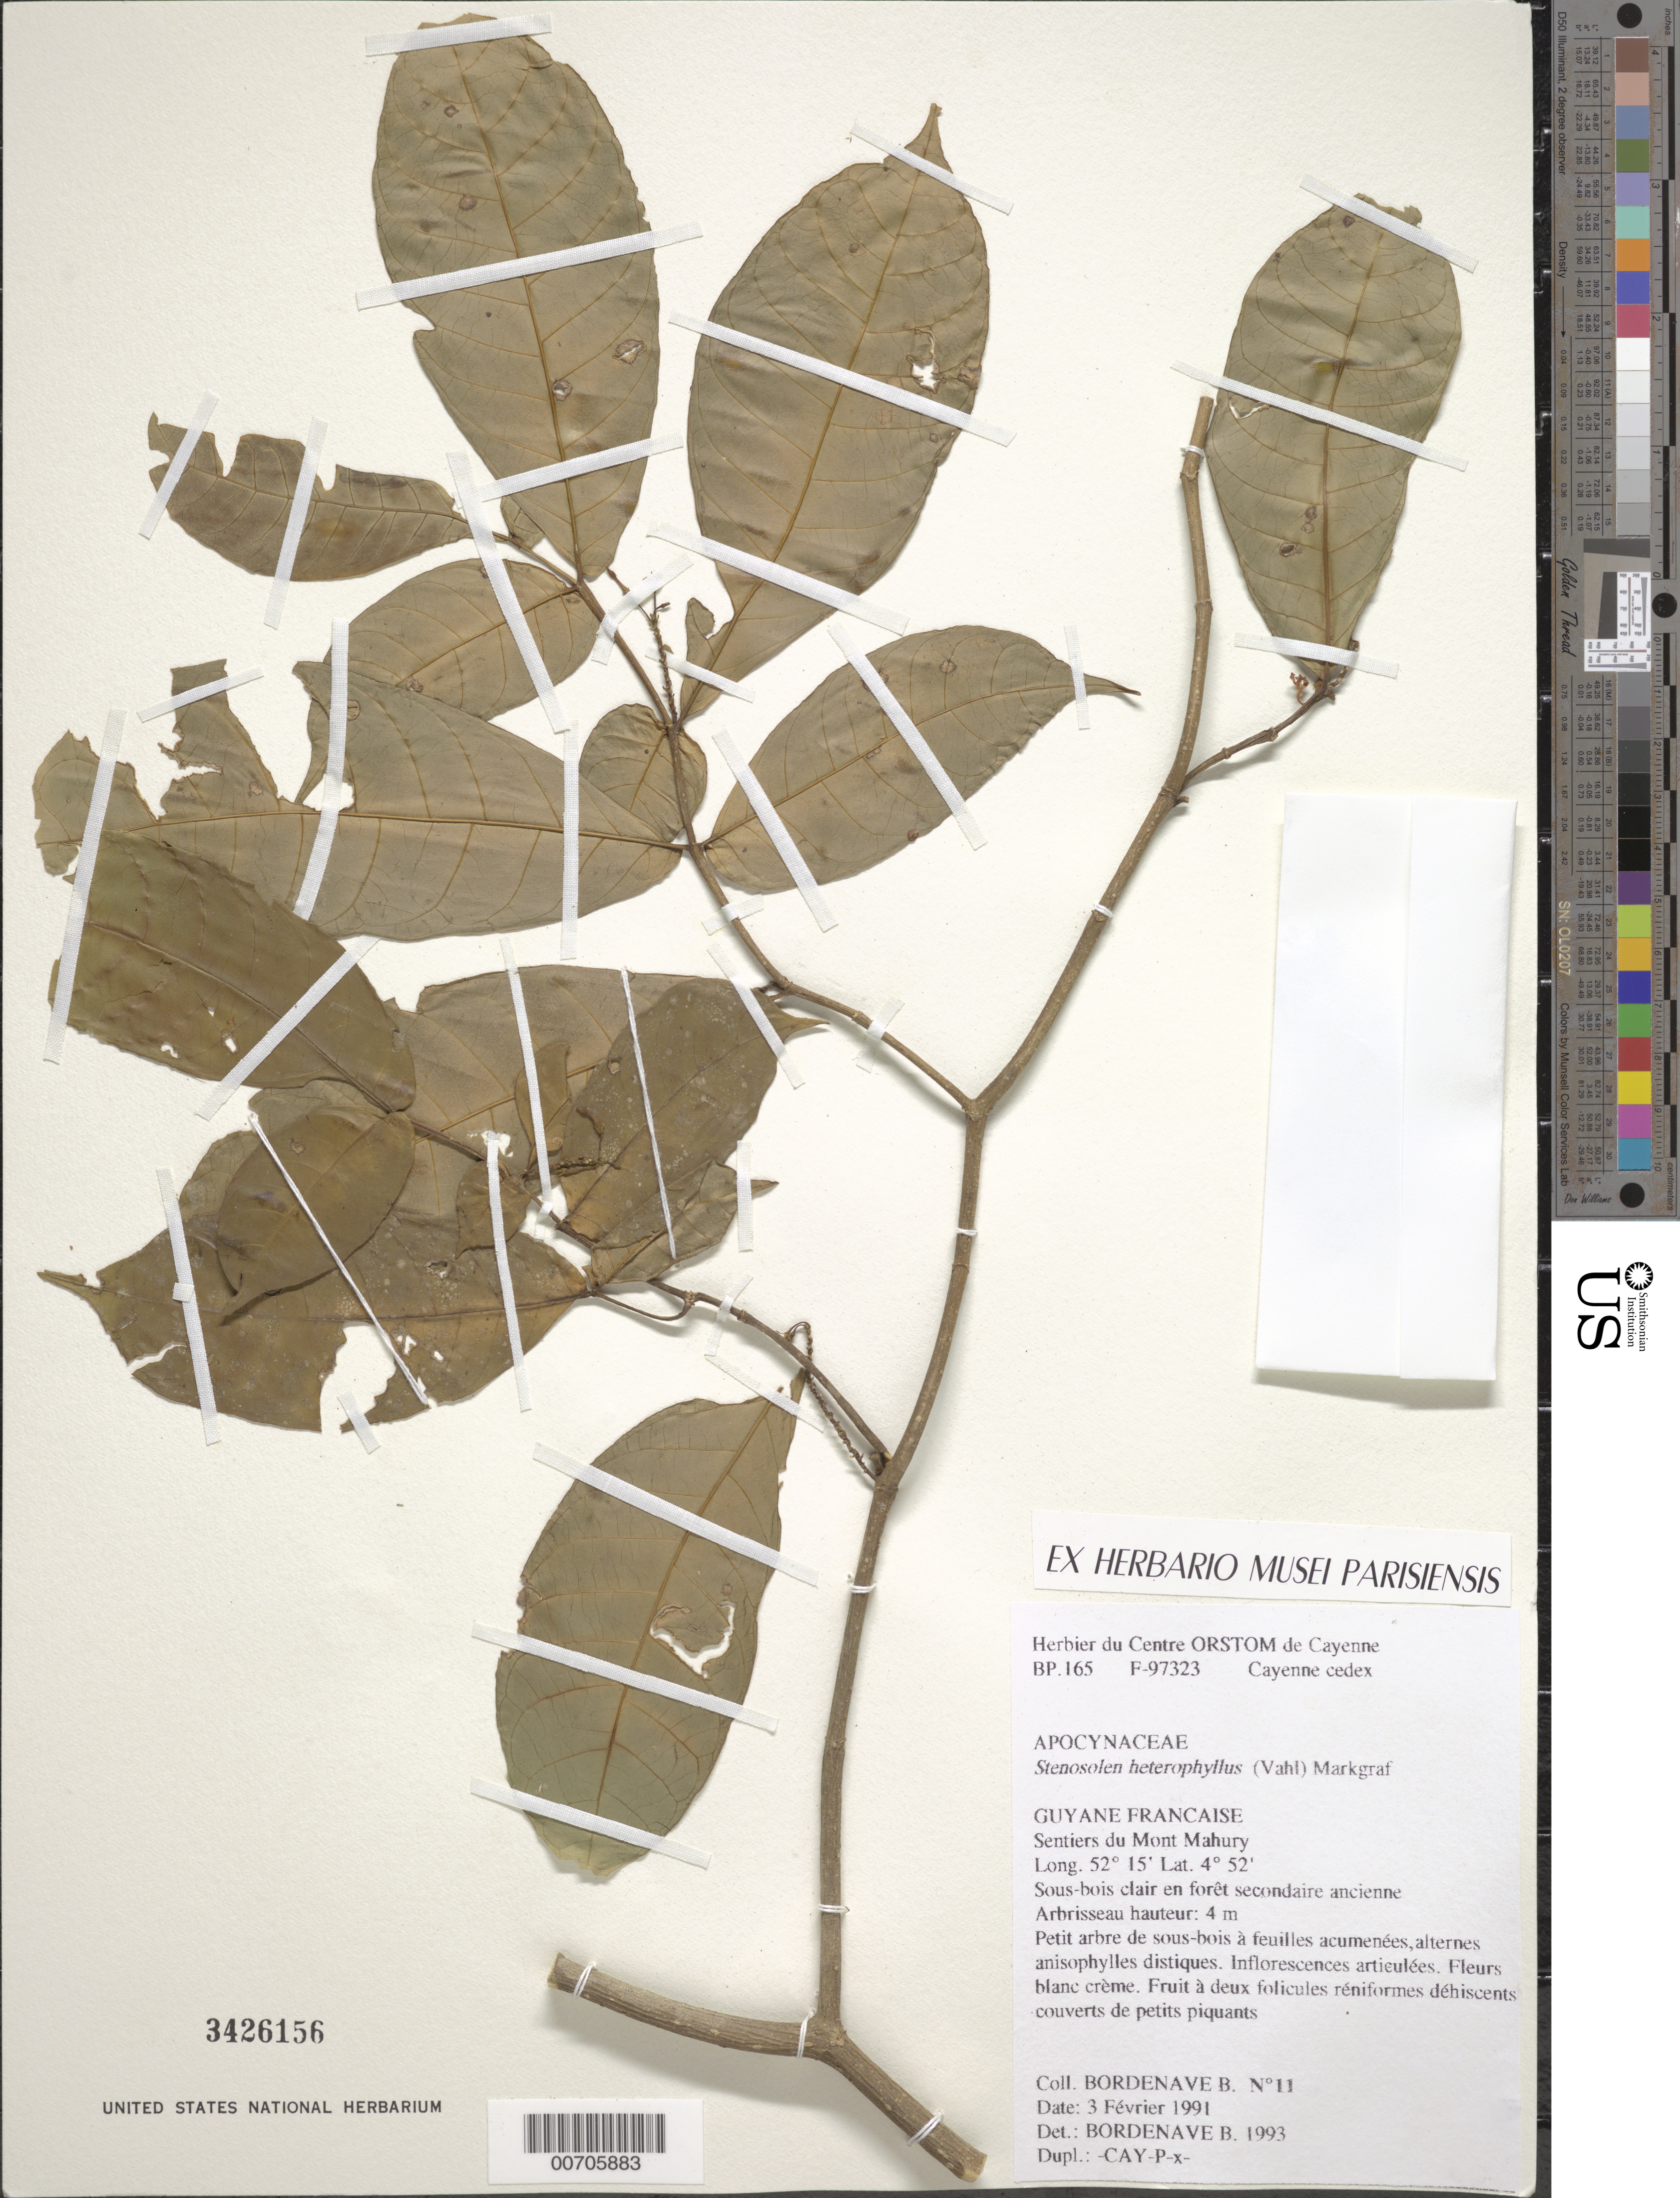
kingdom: Plantae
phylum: Tracheophyta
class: Magnoliopsida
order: Gentianales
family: Apocynaceae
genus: Stenosolen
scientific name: Stenosolen heterophyllus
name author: (Vahl) Markgr.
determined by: Bordenave, B.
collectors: B. Bordenave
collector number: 11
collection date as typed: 3-Feb-91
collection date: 1991-02-03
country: French Guiana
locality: Sentiers du Mont Mahury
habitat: Sous bois clair en forêt secondaire ancienne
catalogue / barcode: US 3426156